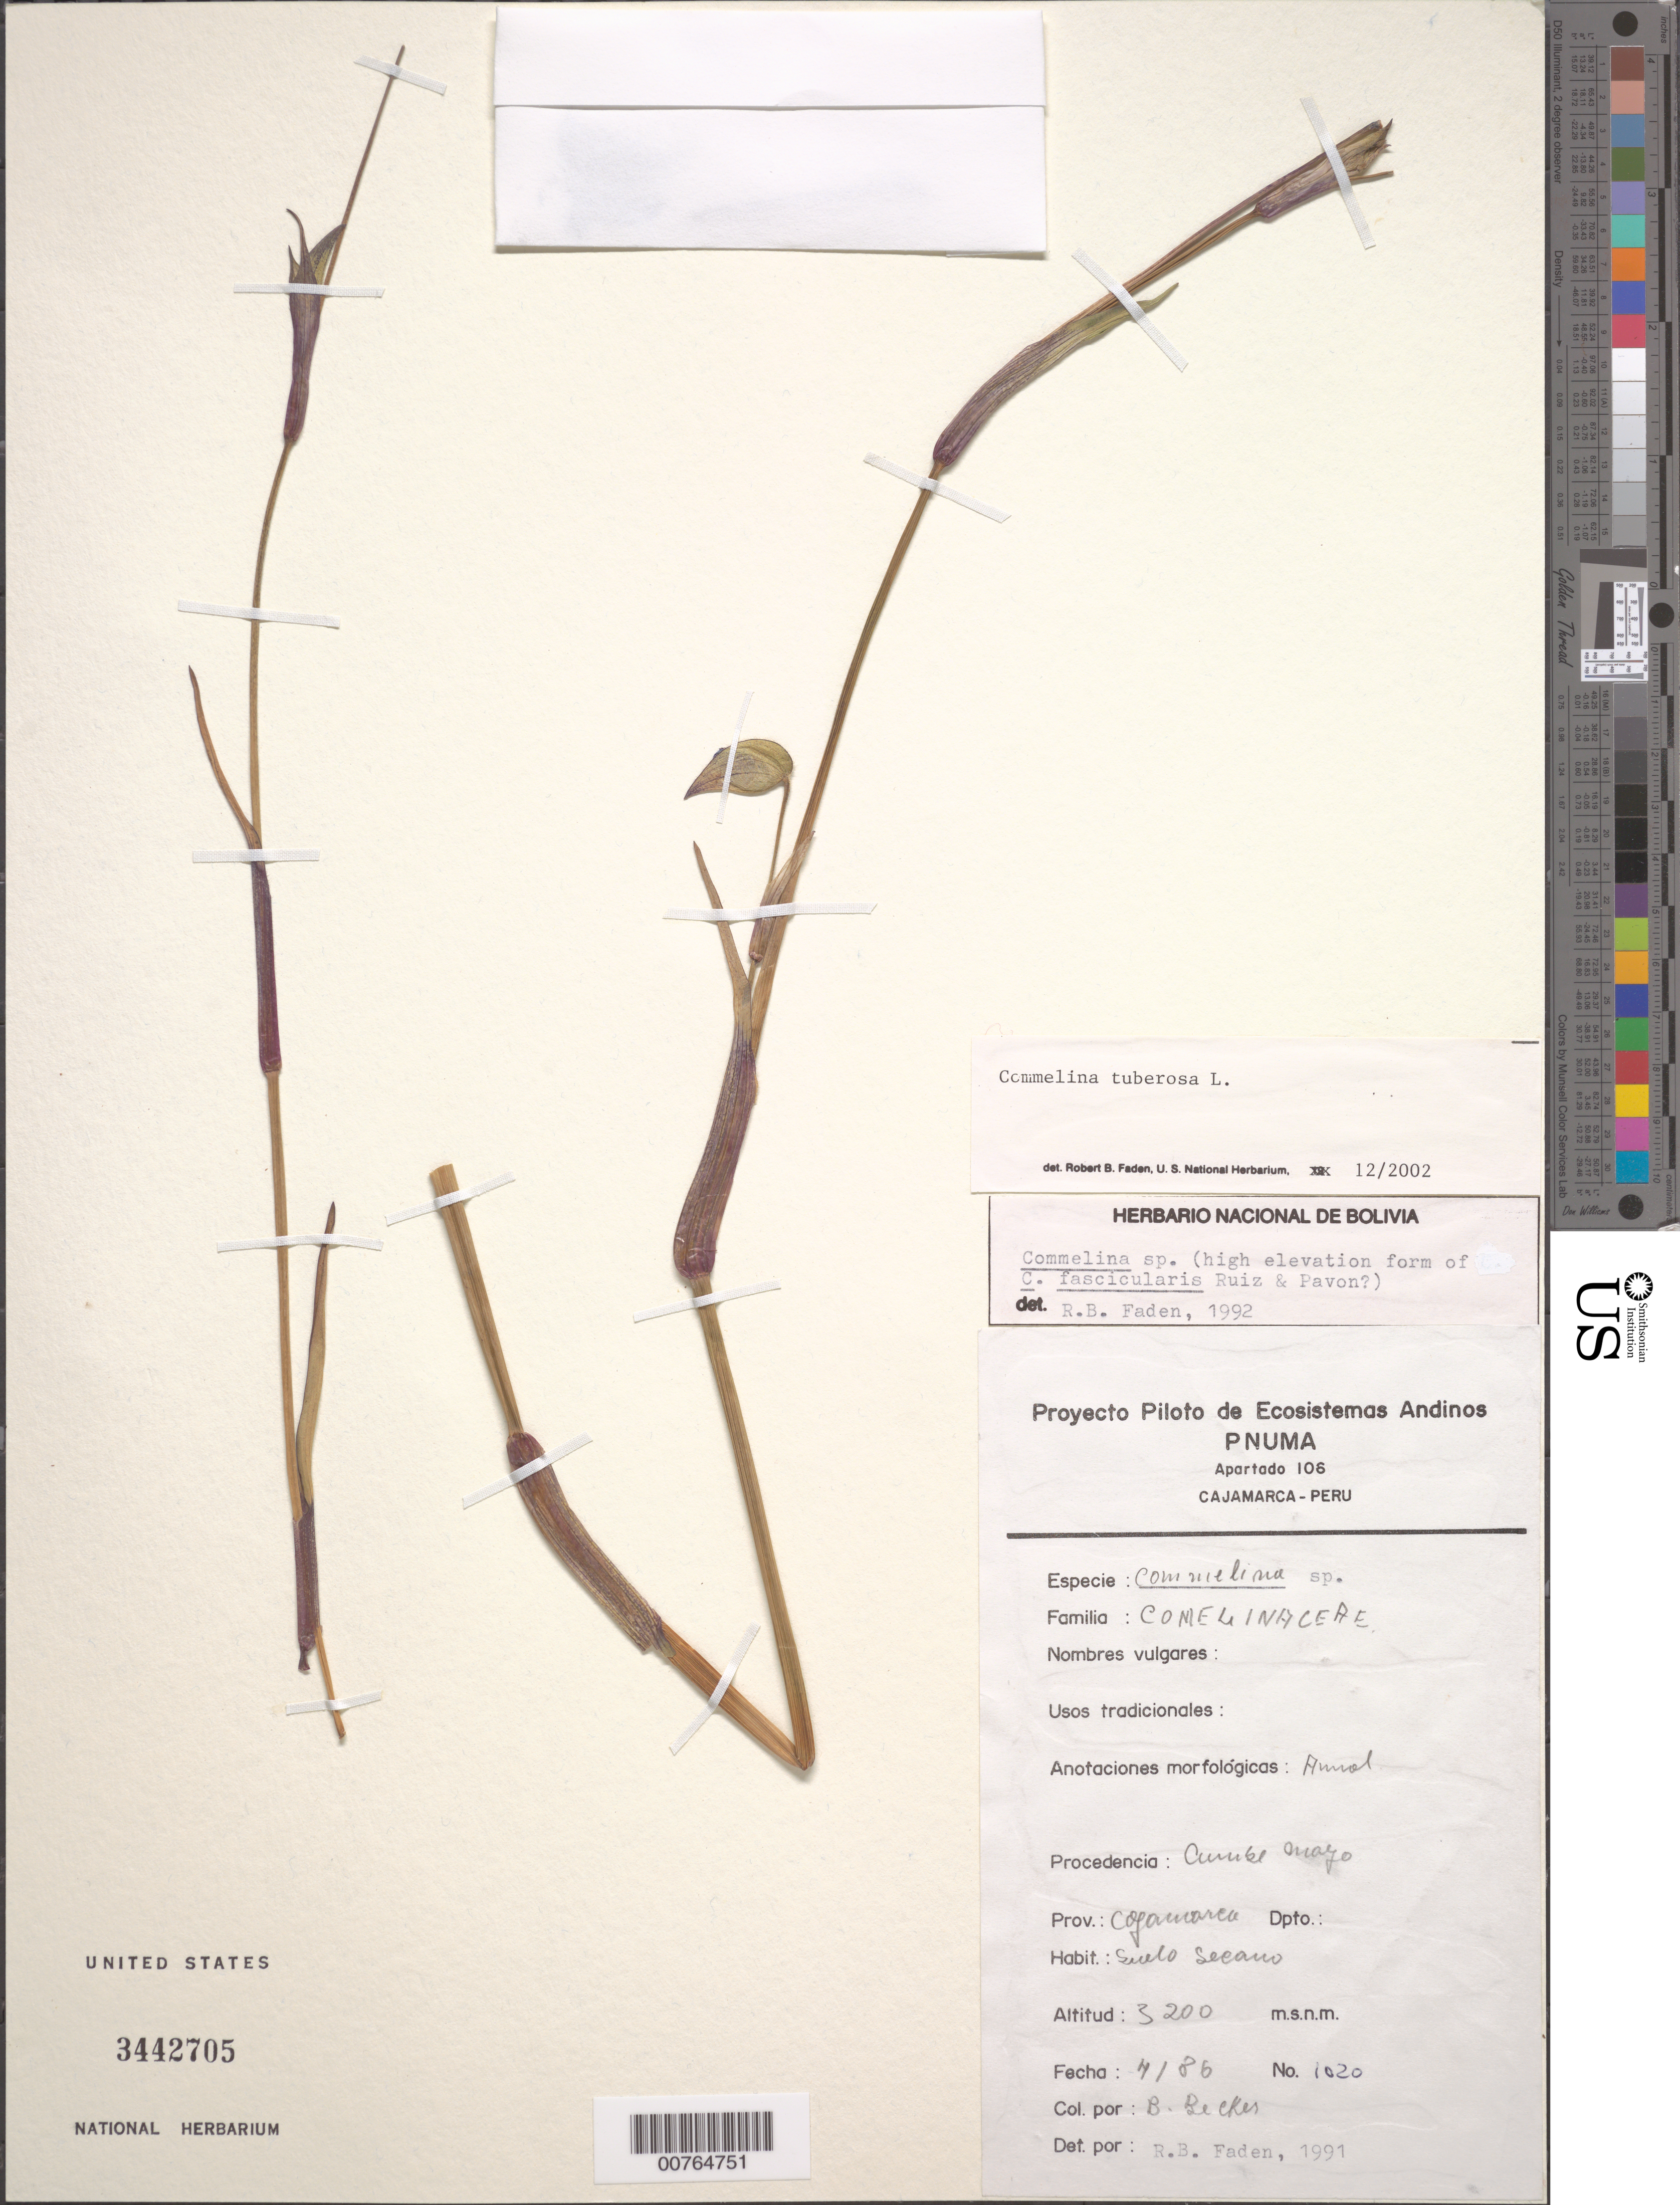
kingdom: Plantae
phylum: Tracheophyta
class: Liliopsida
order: Commelinales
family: Commelinaceae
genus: Commelina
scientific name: Commelina tuberosa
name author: L.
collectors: B. Becker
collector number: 1020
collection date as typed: Apr 1986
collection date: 1986-04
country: Peru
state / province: Cajamarca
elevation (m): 3200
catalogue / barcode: US 3442705